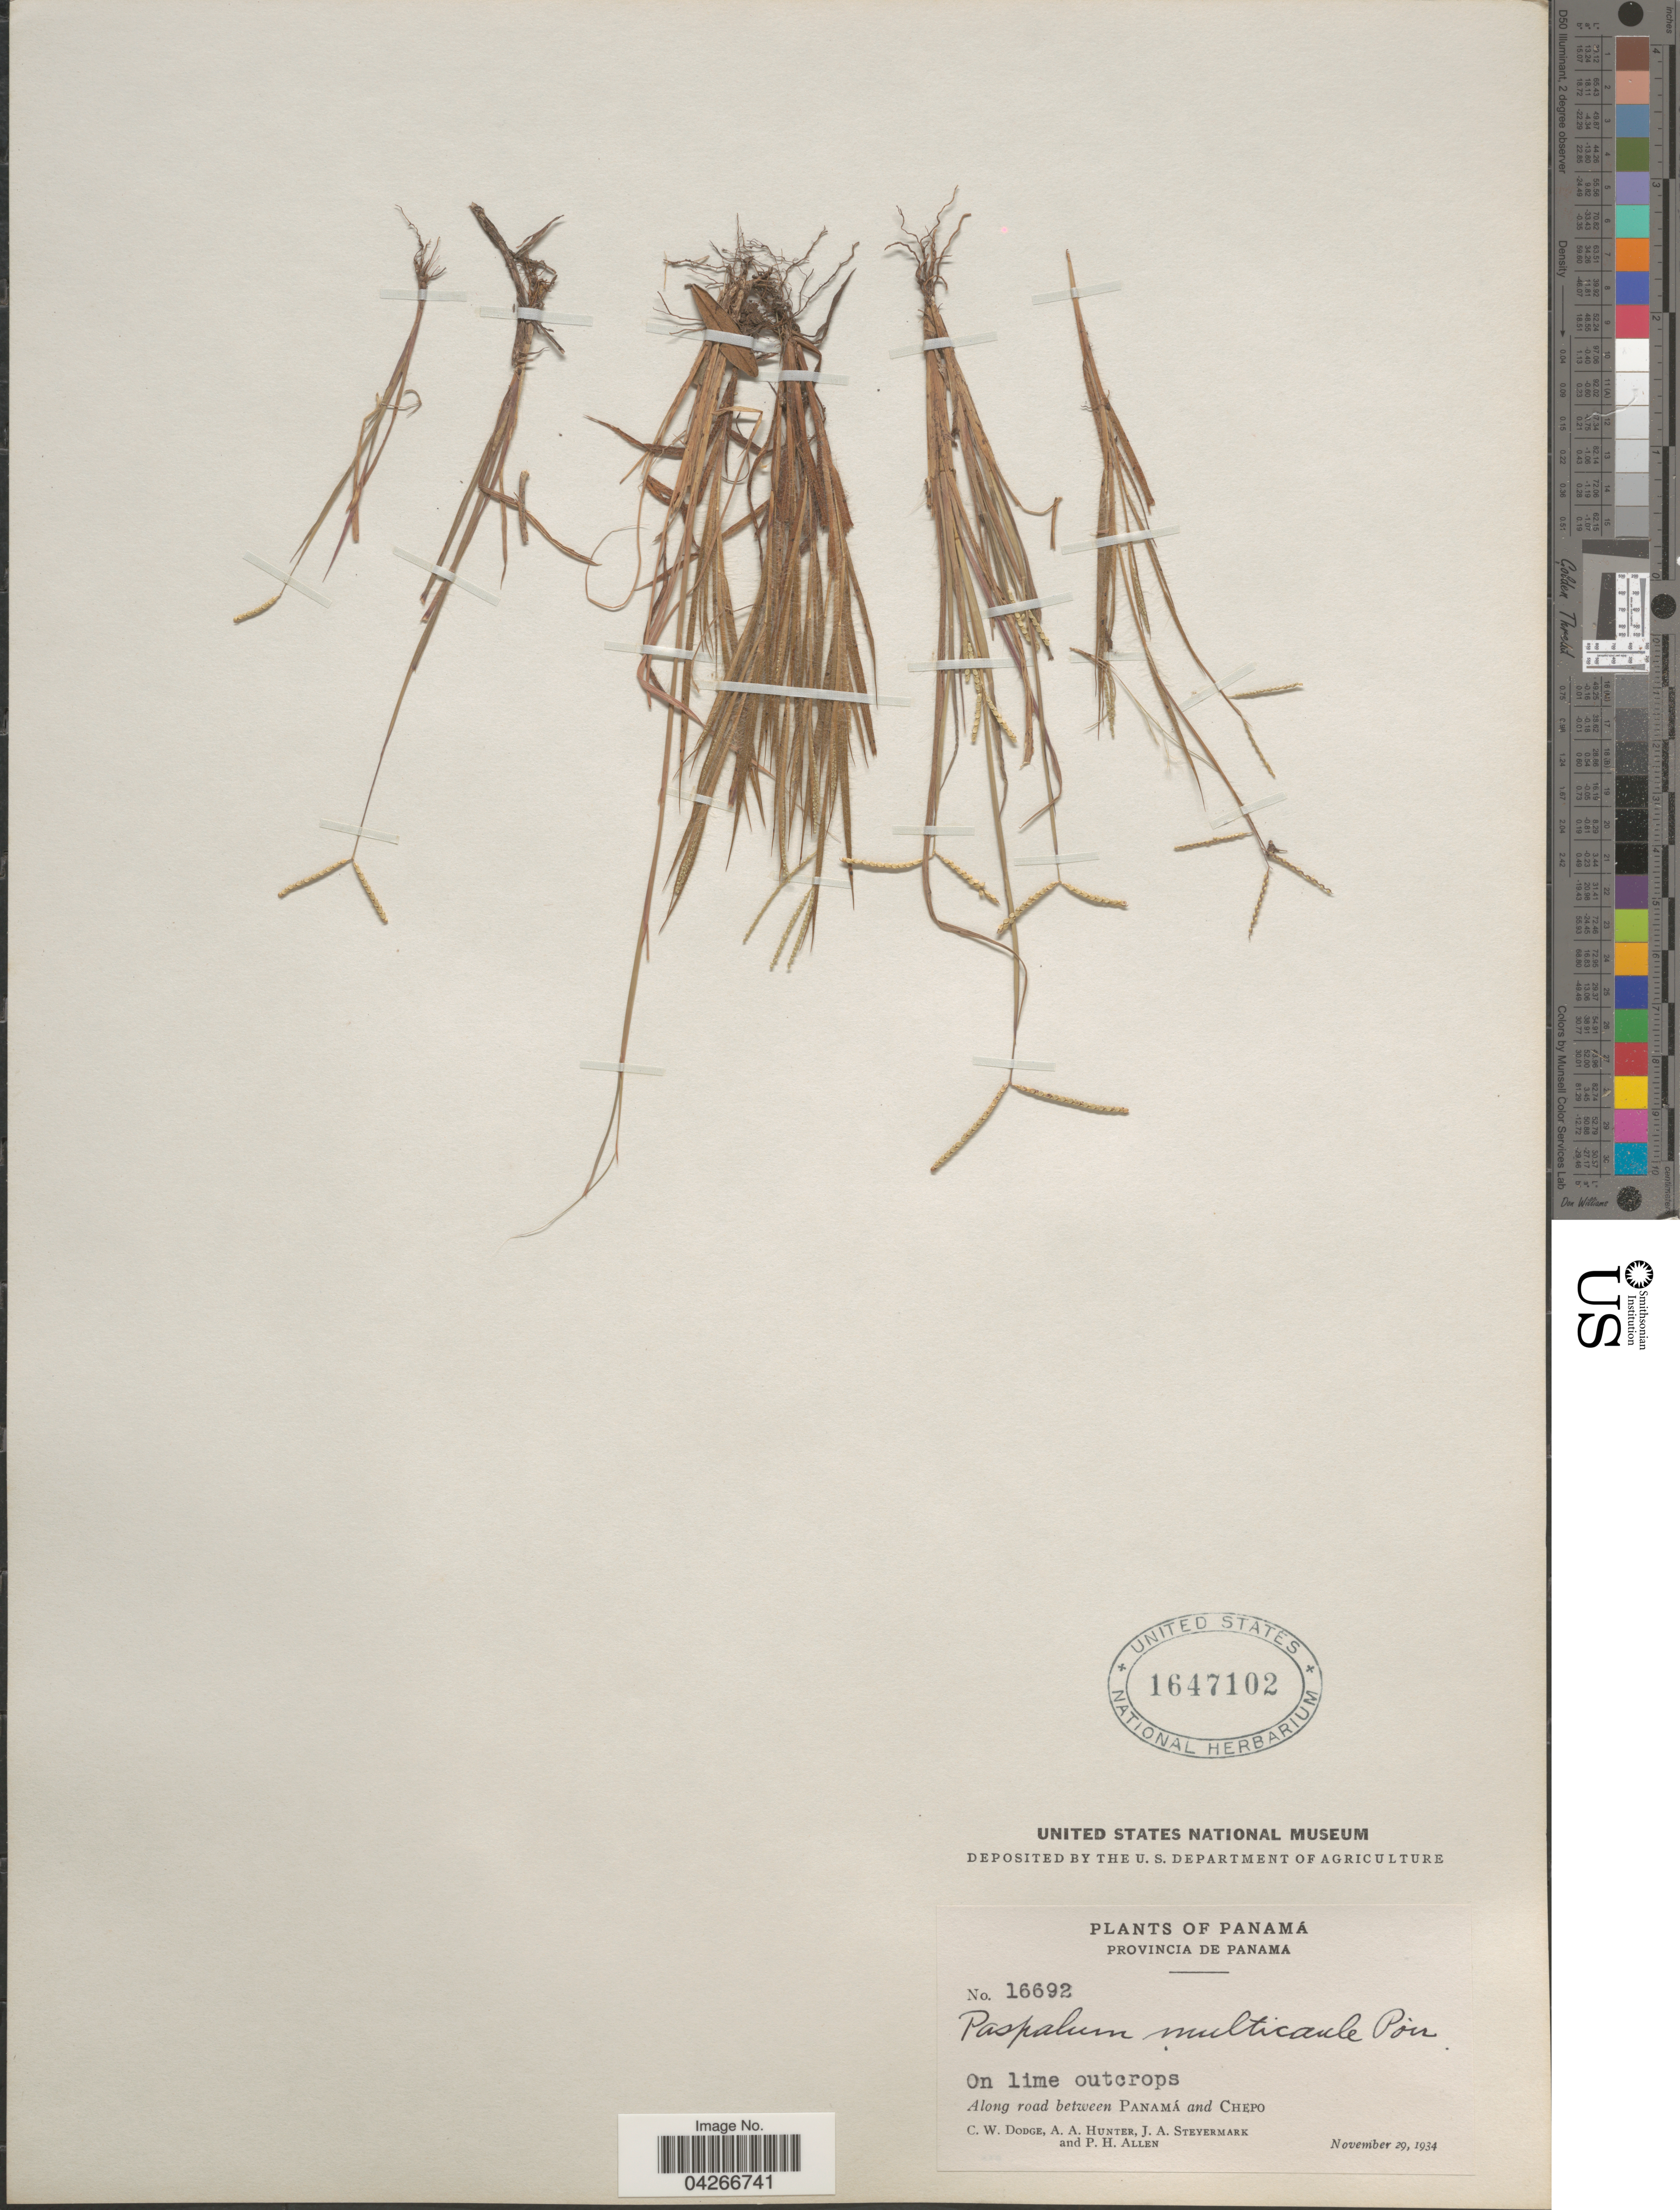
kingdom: Plantae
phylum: Tracheophyta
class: Liliopsida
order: Poales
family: Poaceae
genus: Paspalum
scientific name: Paspalum multicaule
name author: Poir. in Lam.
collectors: C. Dodge, A. Hunter, J. Steyermark & P. H. Allen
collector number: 16692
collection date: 1934-11-29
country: Panama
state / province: Panamá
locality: Along road between Panamá and Chepo.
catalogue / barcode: US 1647102